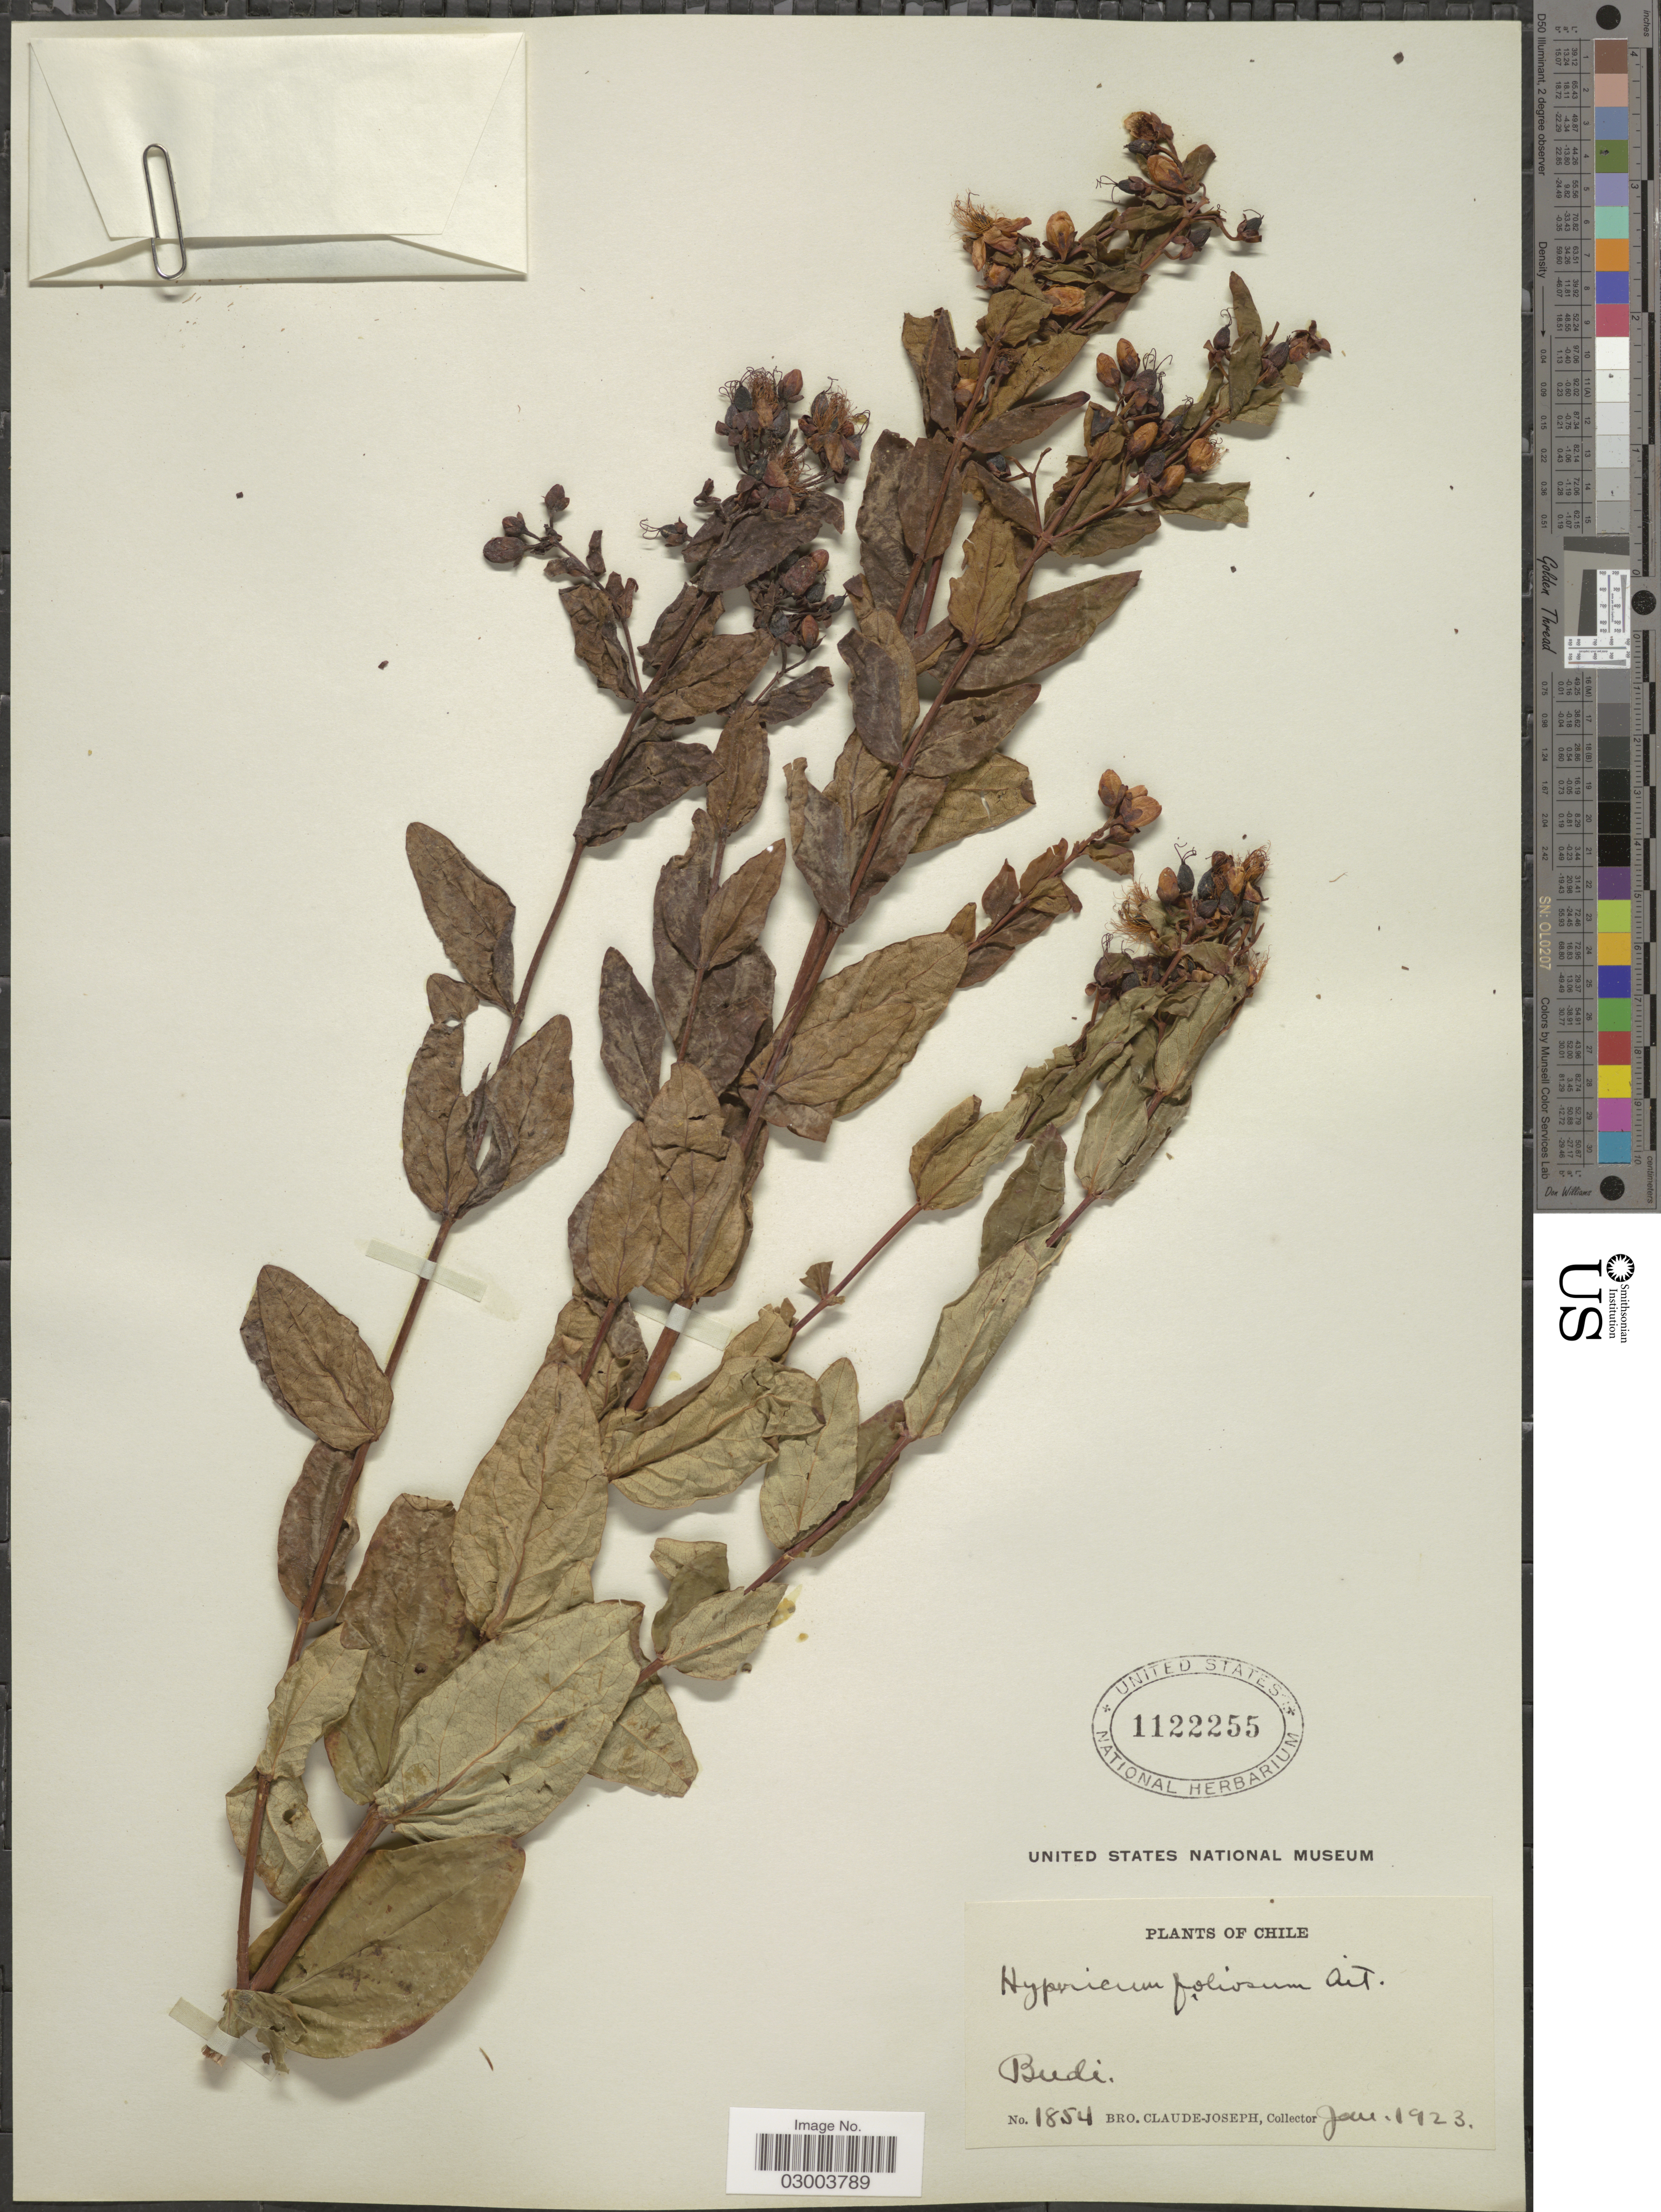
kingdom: Plantae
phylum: Tracheophyta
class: Magnoliopsida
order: Malpighiales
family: Hypericaceae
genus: Hypericum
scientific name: Hypericum x inodorum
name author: Mill.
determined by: Strong, M. T., (US), Smithsonian Institution - National Museum of Natural History (UNITED STATES)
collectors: Bro. Claude-Joseph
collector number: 1854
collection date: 1923-01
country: Chile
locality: Budi.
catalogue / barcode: US 1122255